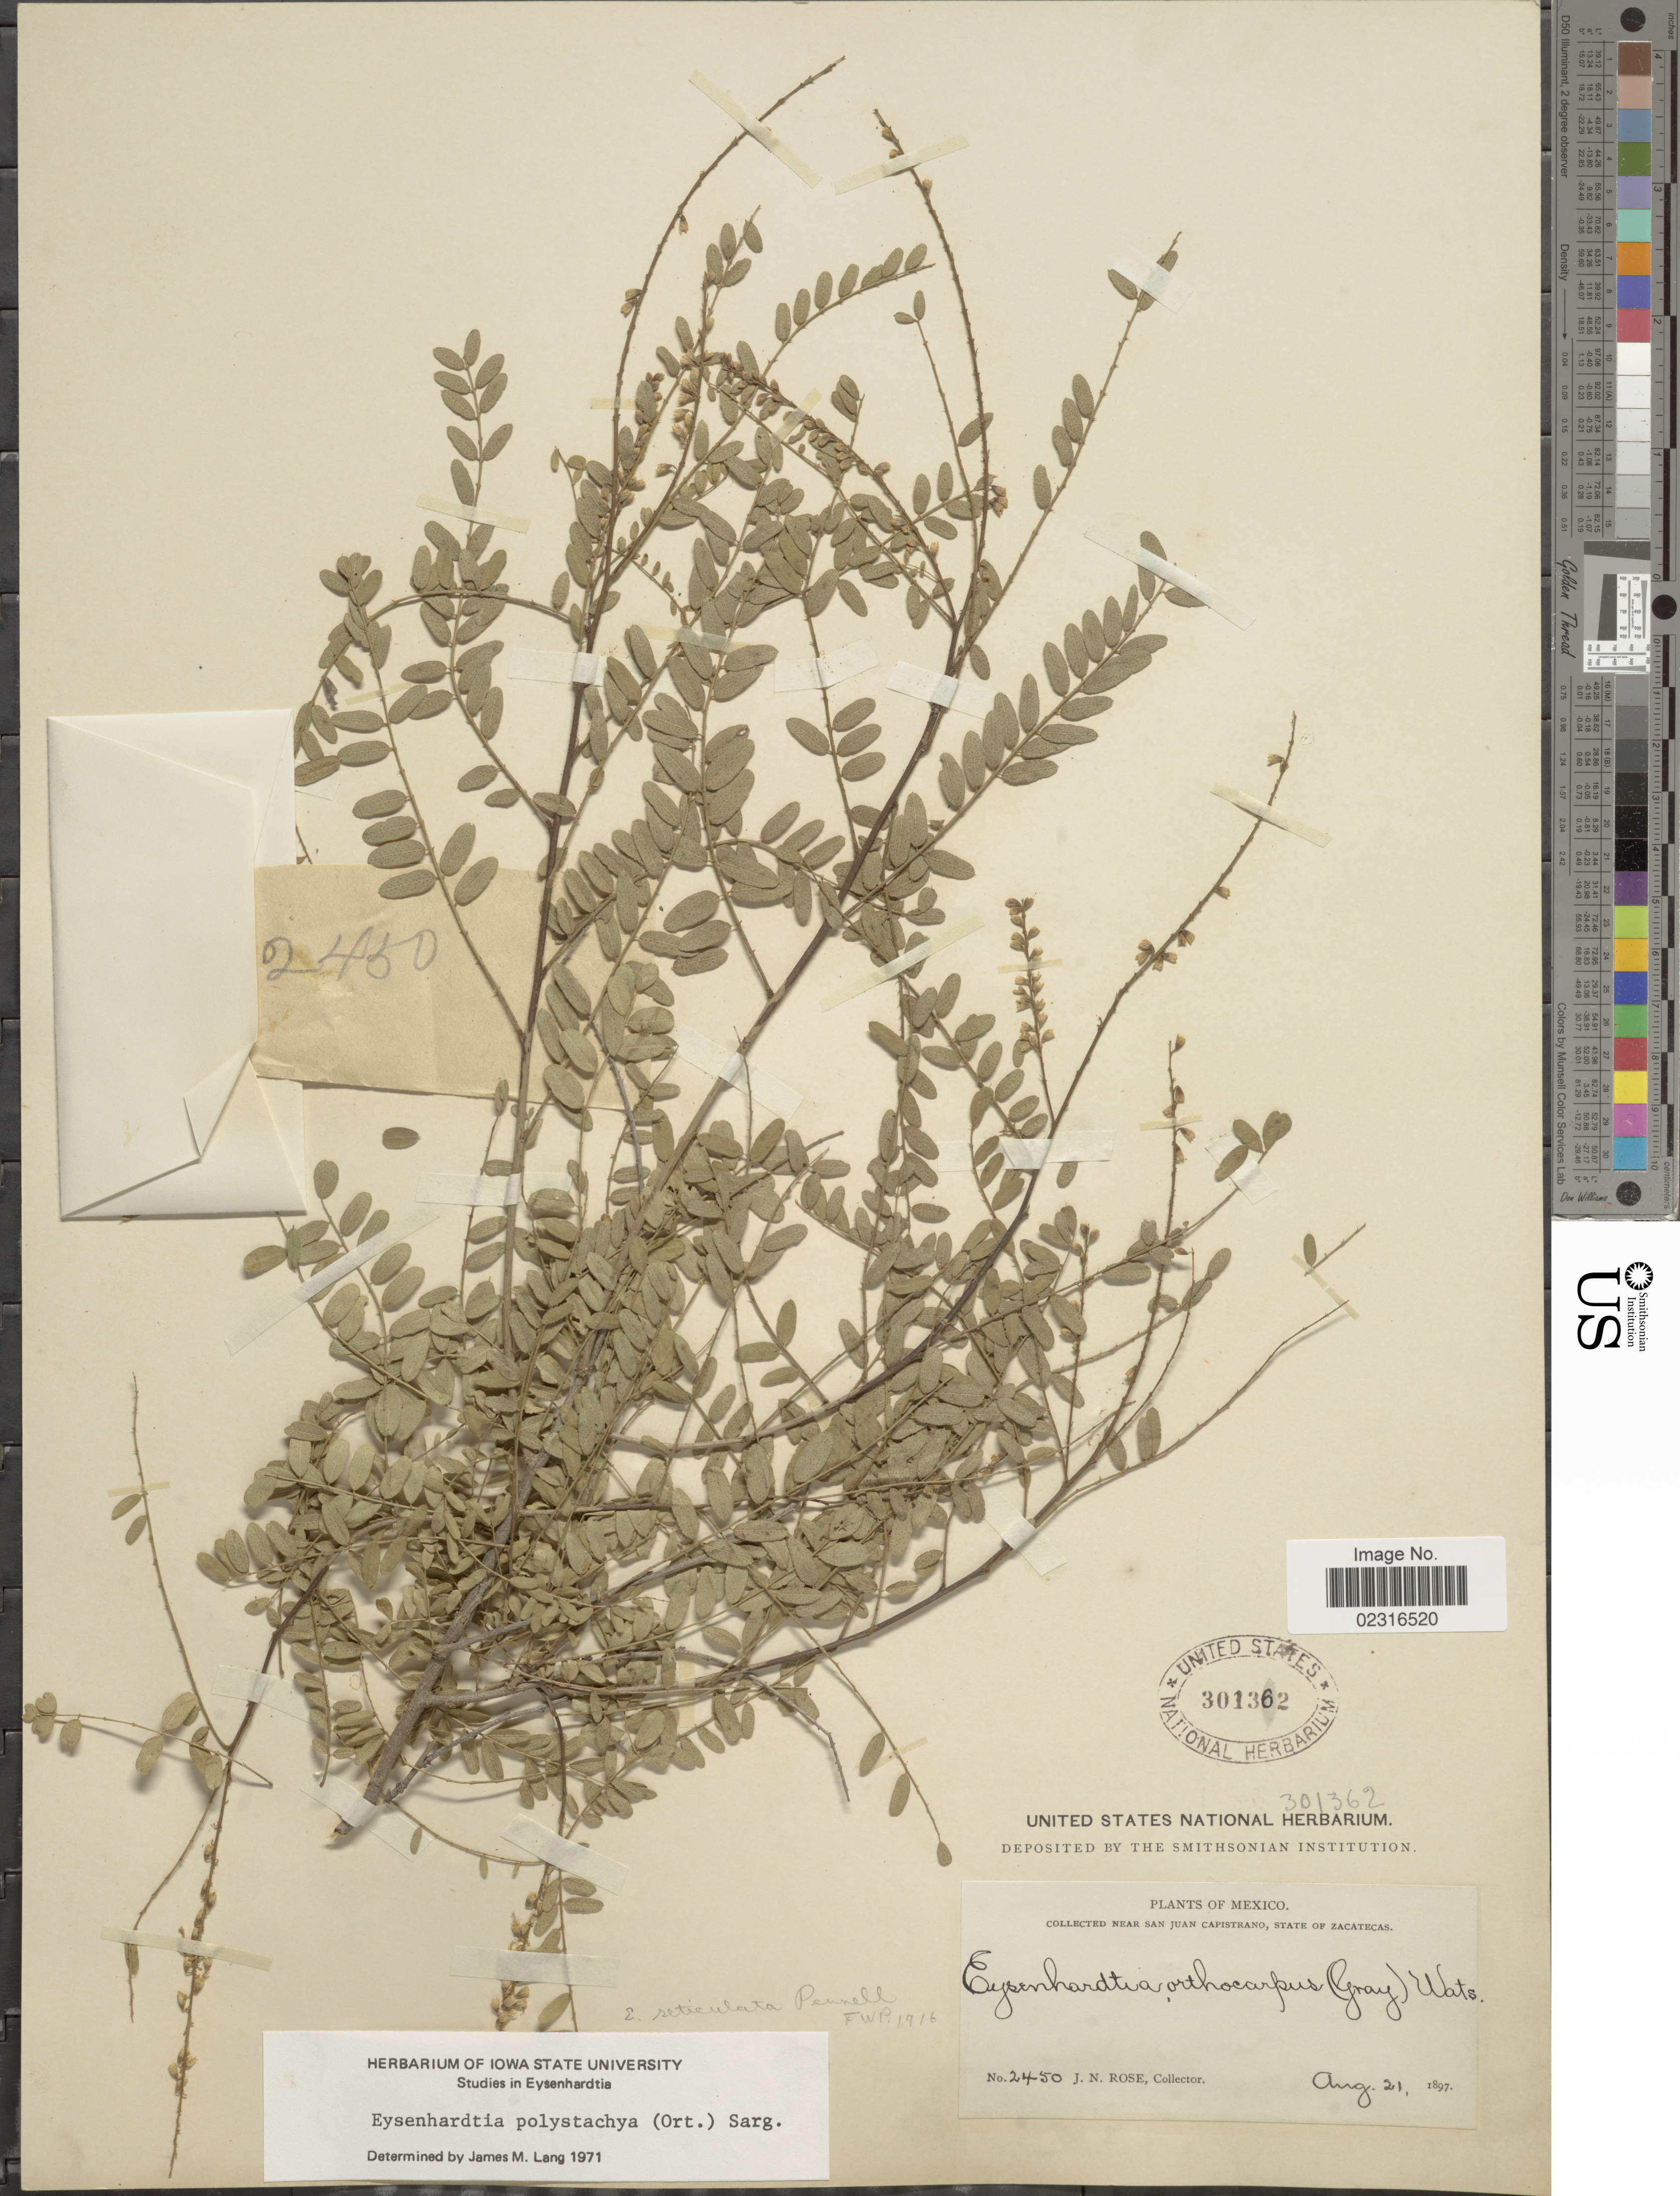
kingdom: Plantae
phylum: Tracheophyta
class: Magnoliopsida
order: Fabales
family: Fabaceae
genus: Eysenhardtia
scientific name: Eysenhardtia polystachya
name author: (Ortega) Sarg.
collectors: J. N. Rose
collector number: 2450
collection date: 1897-08-21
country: Mexico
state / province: Zacatecas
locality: Near San Juan Capistrano.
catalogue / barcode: US 301362